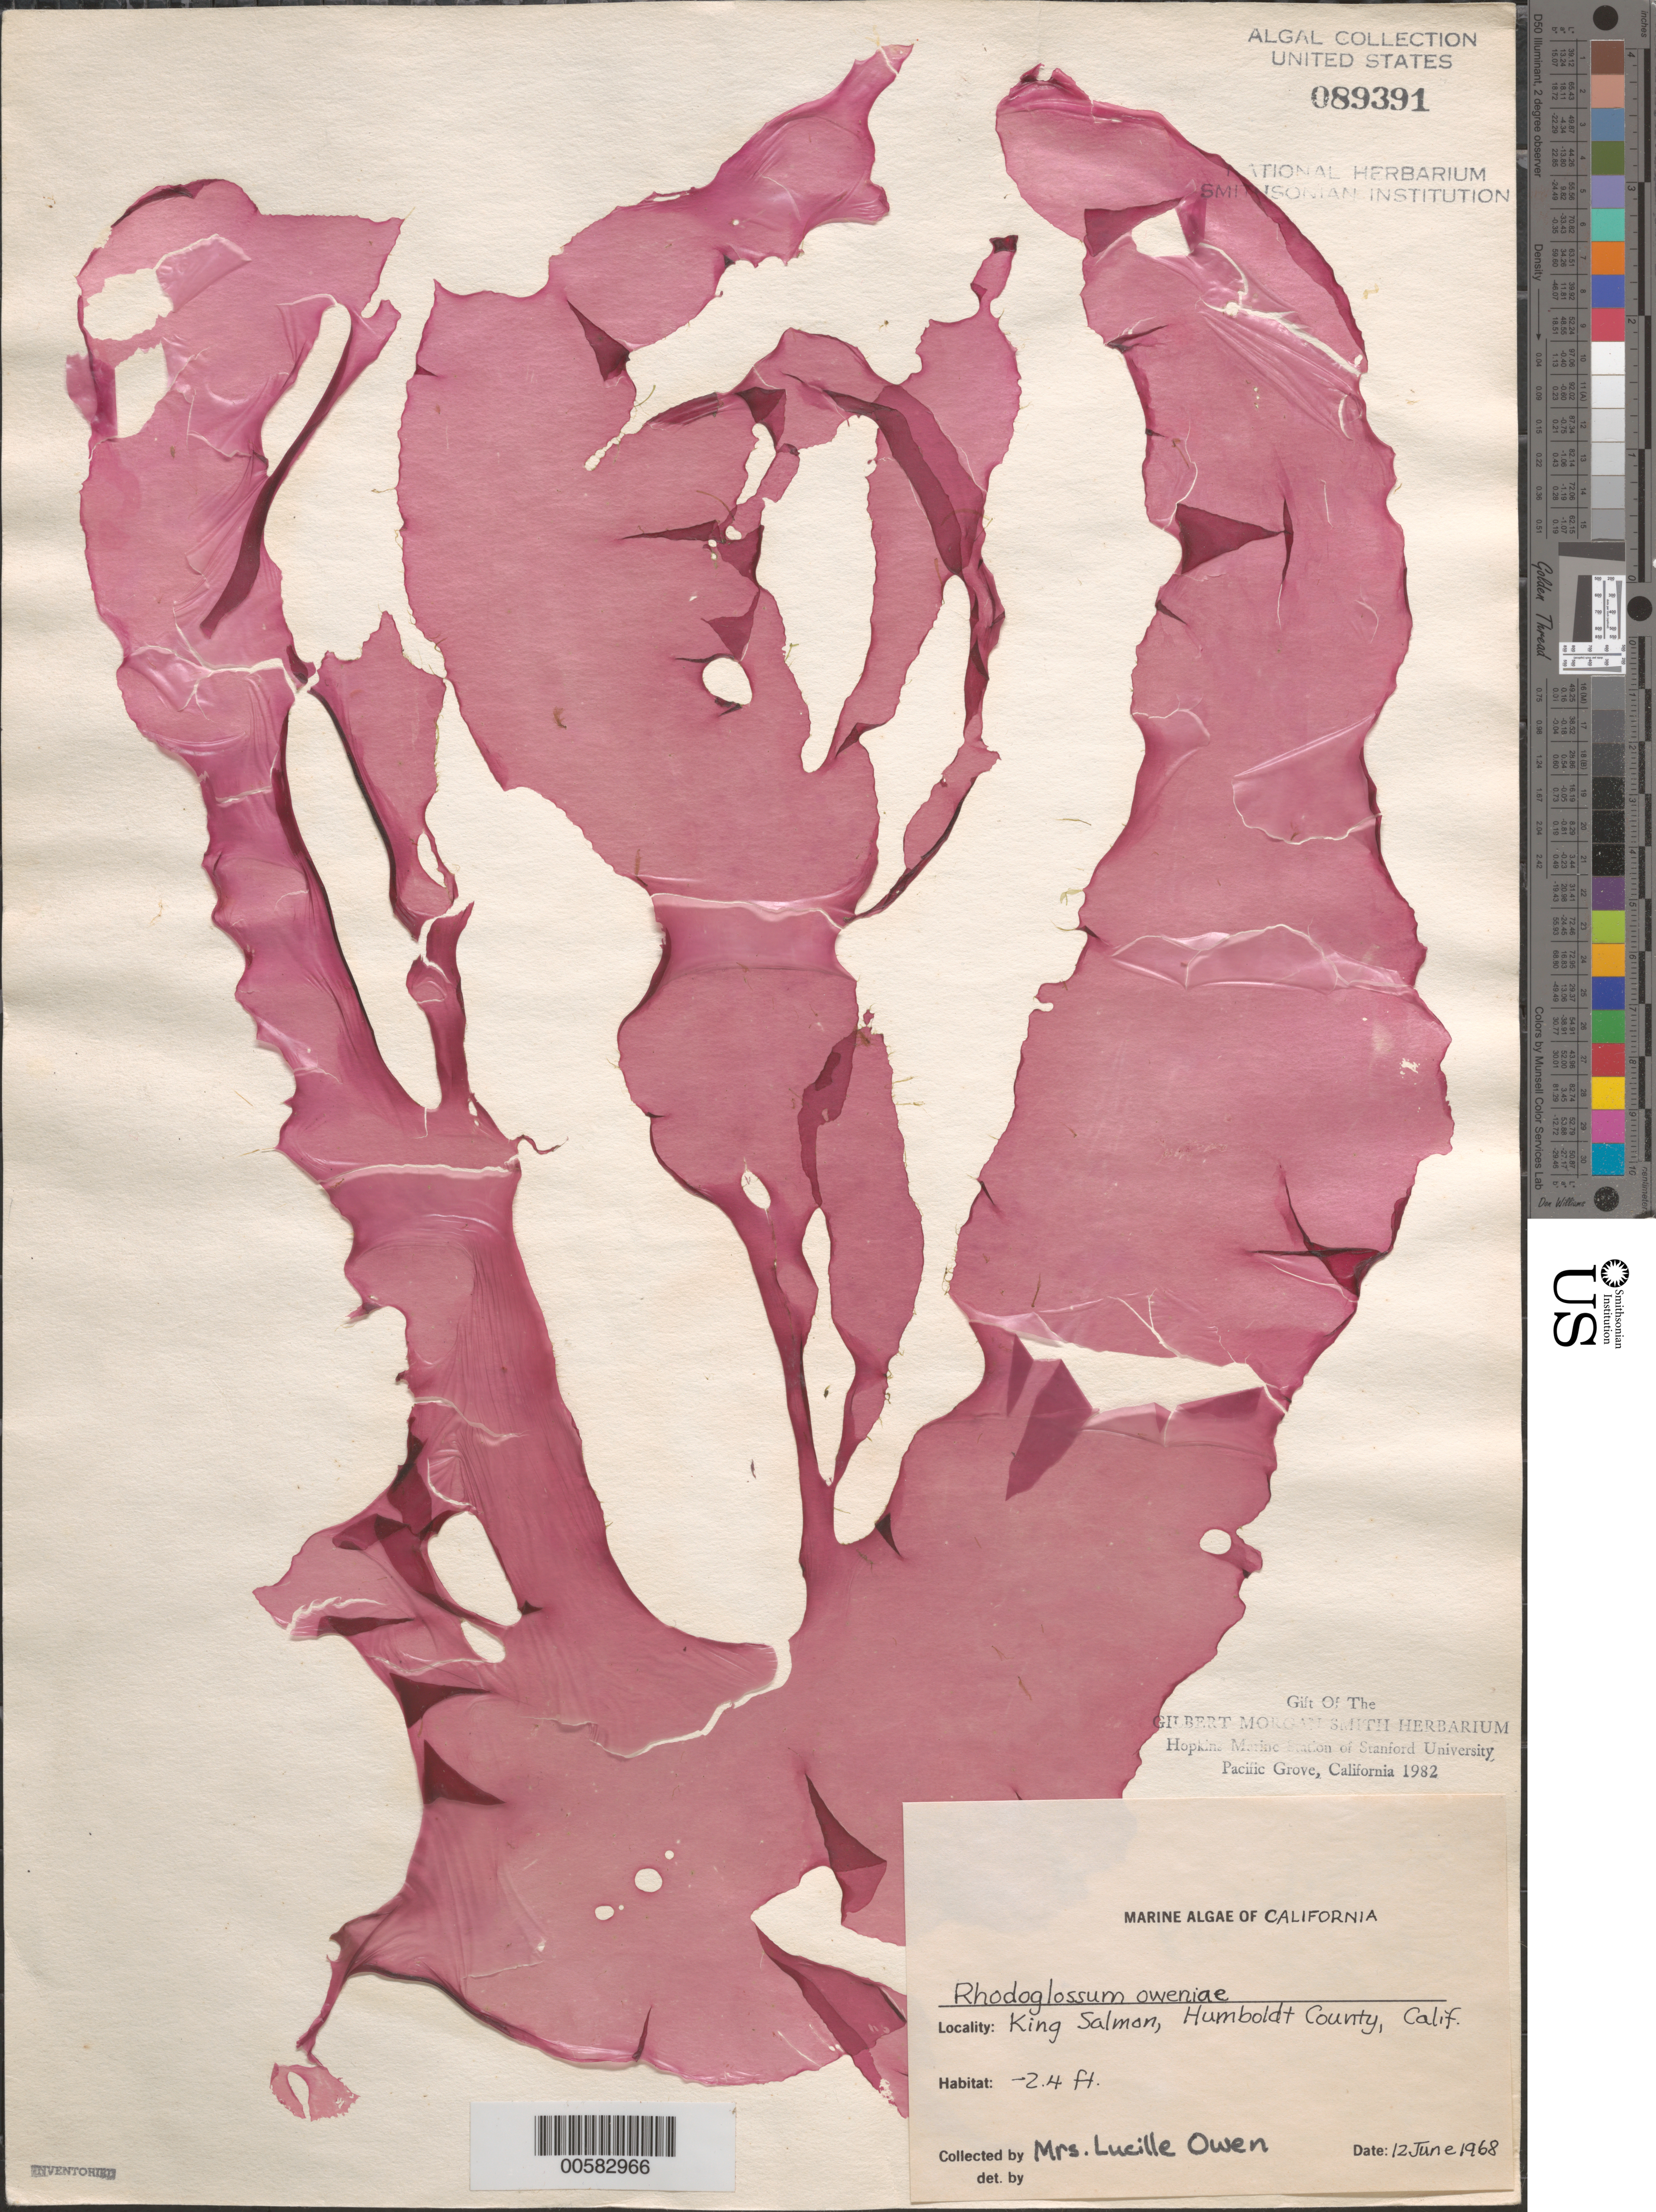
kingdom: Plantae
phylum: Rhodophyta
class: Florideophyceae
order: Gigartinales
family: Gigartinaceae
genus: Mazzaella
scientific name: Mazzaella californica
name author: (J. Agardh) G. De Toni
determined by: Algae name updating Project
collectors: L. Owen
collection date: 1968-06-12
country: United States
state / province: California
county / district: Humboldt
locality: King Salmon, Humboldt County.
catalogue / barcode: US 89391